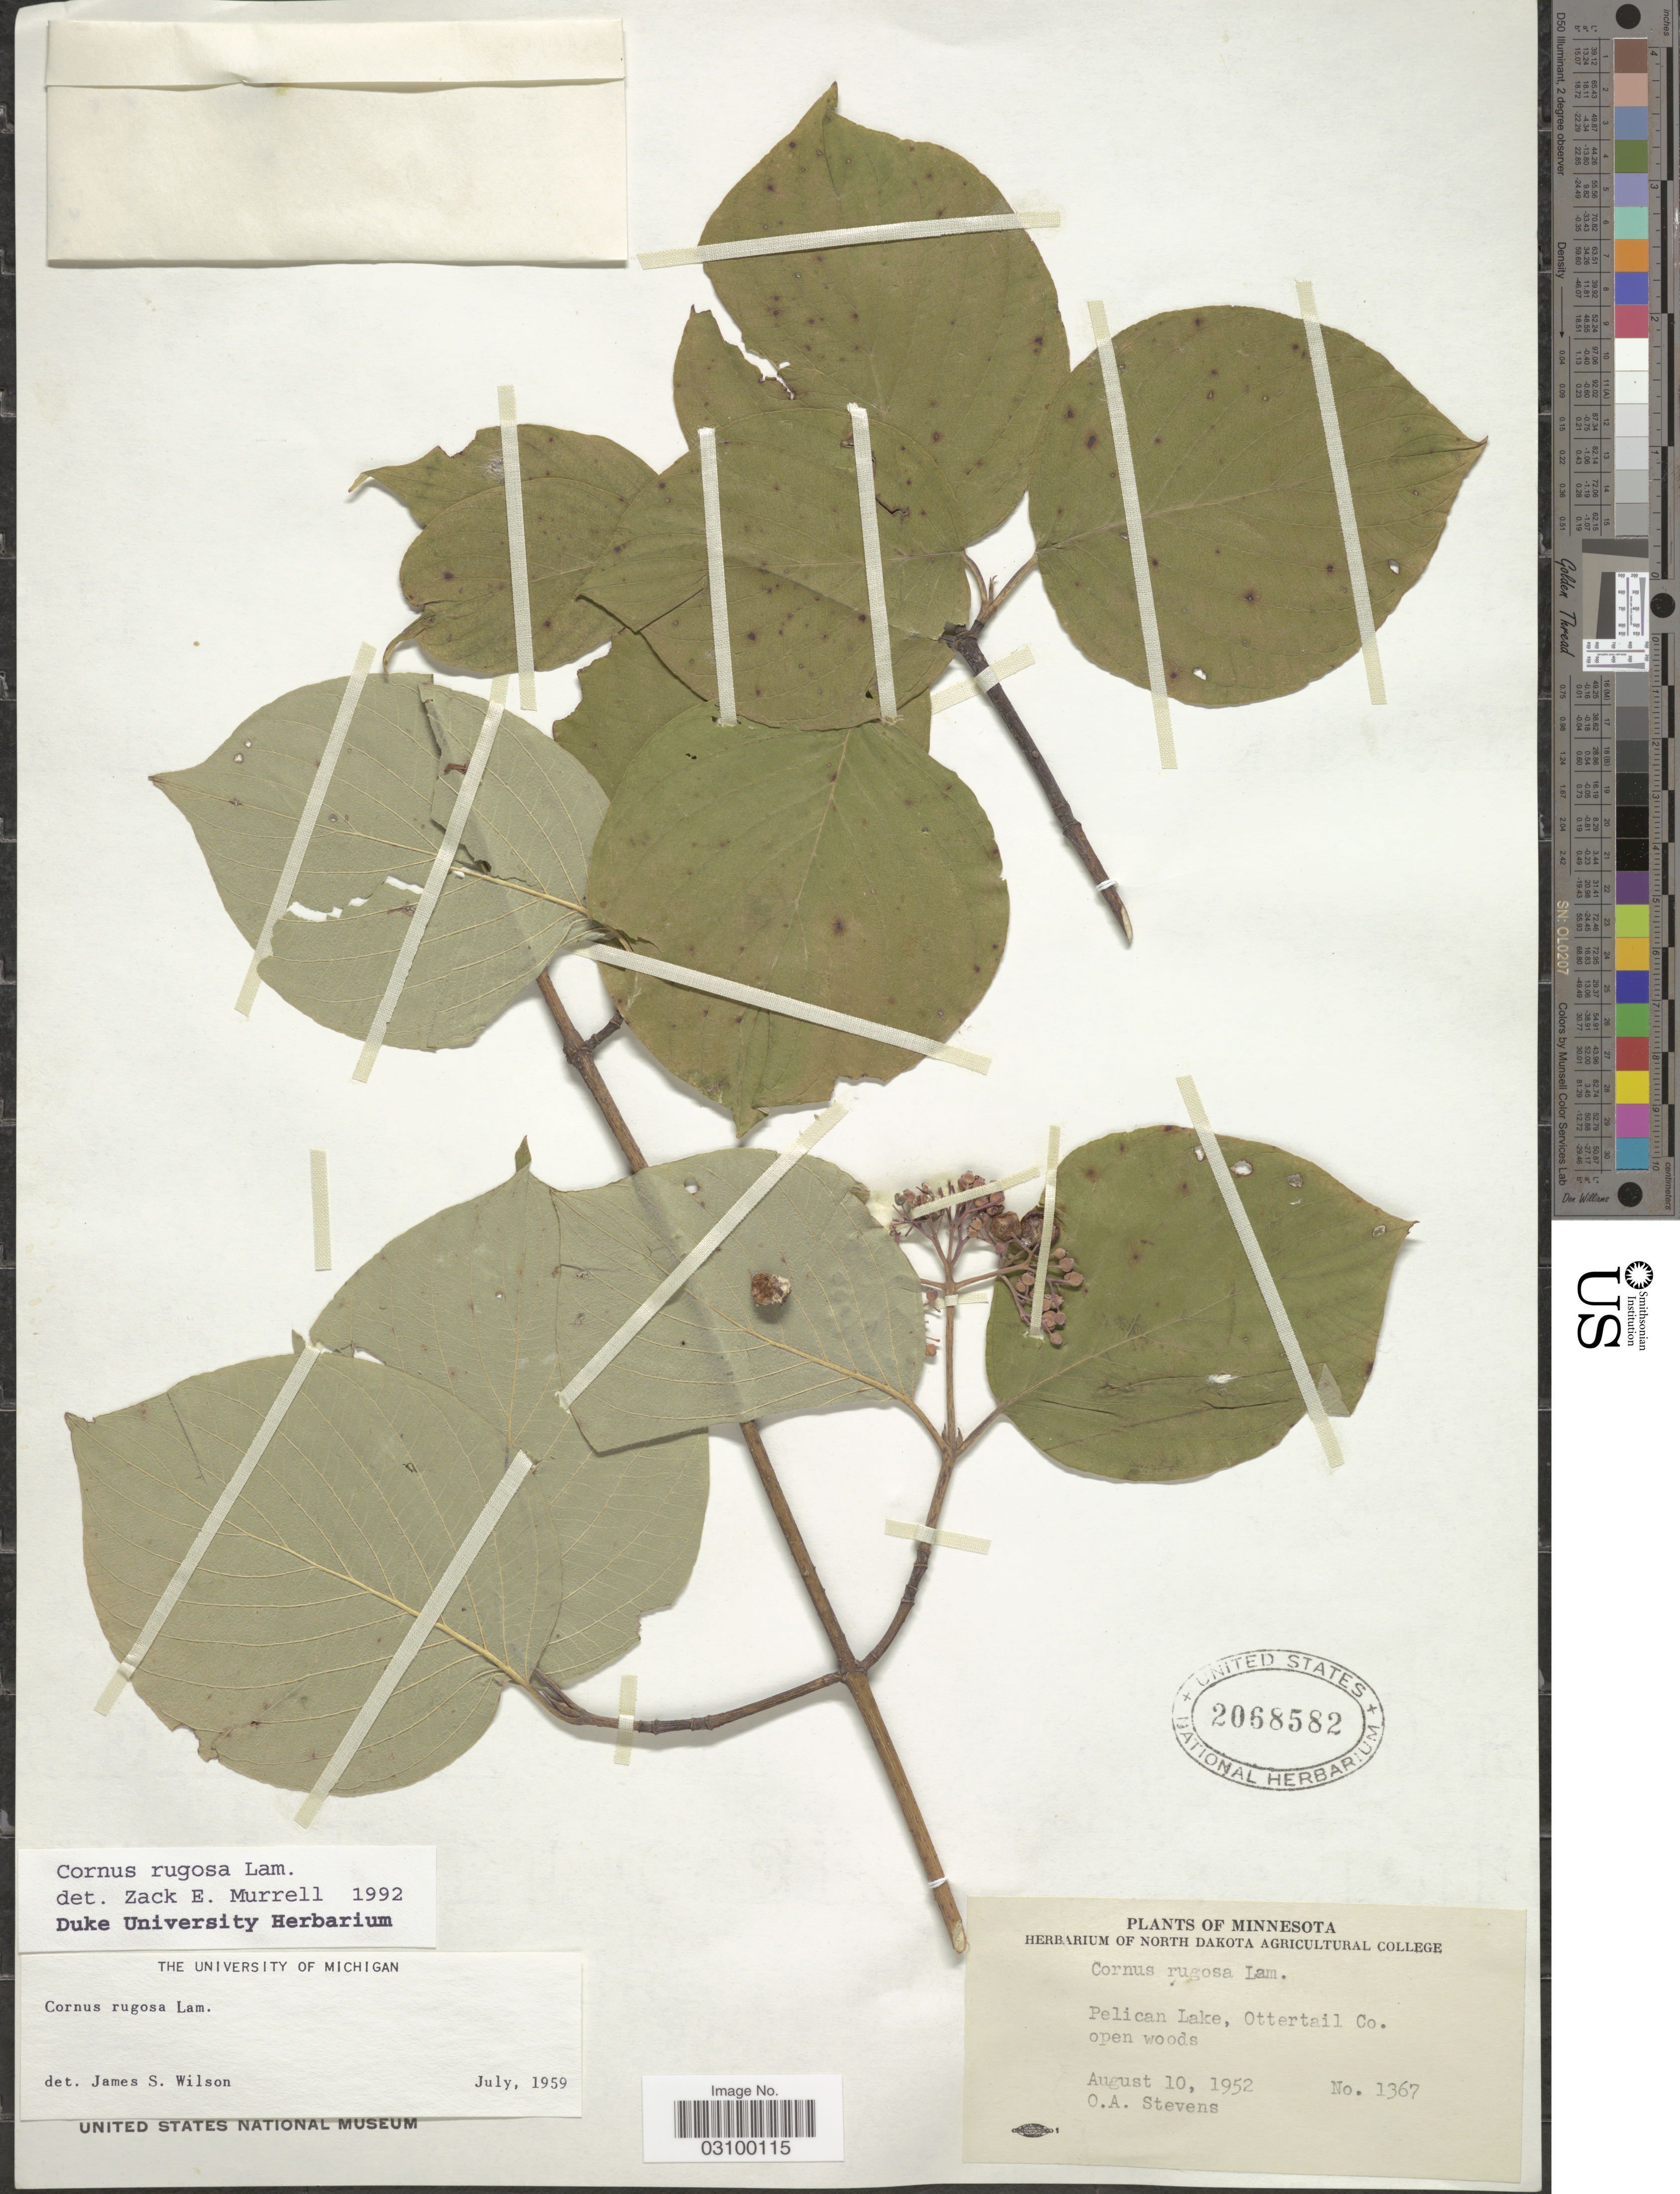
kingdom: Plantae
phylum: Tracheophyta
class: Magnoliopsida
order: Cornales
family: Cornaceae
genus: Cornus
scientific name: Cornus rugosa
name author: Lam.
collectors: O. A. Stevens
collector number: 1367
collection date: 1952-08-10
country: United States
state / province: Minnesota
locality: Pelican Lake, Ottertail Co.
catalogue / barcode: US 2068582